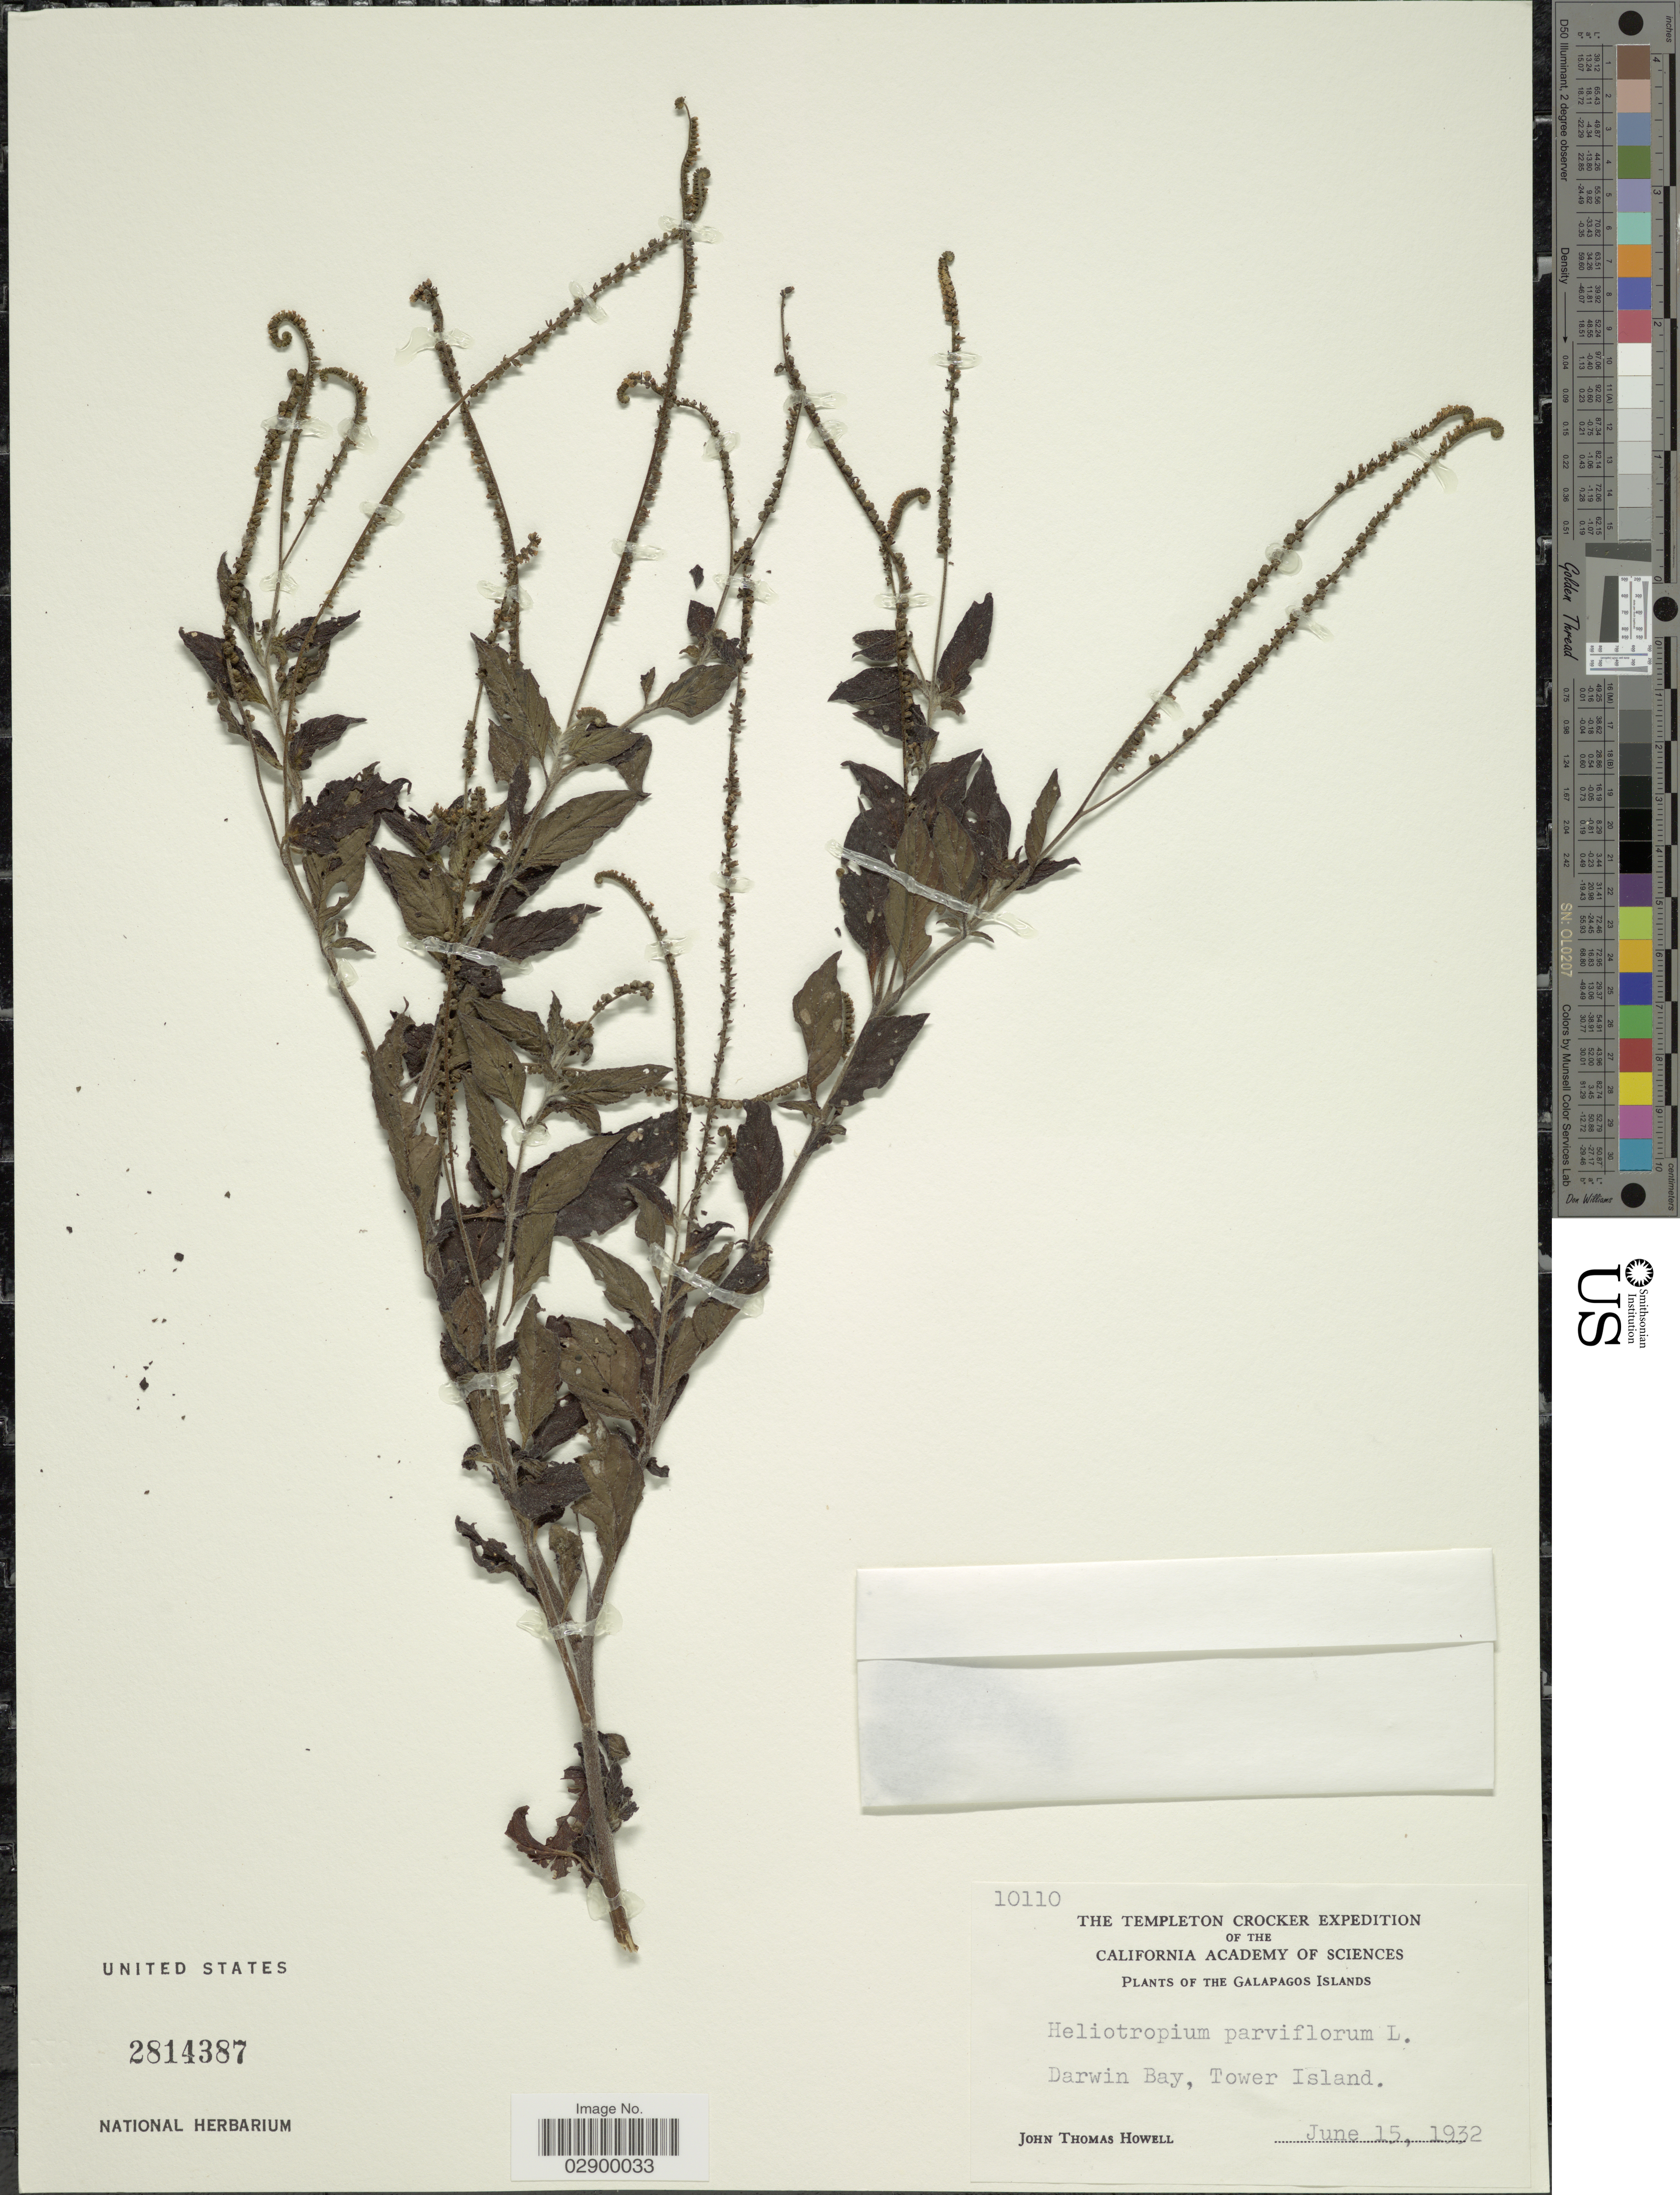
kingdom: Plantae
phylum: Tracheophyta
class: Magnoliopsida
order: Boraginales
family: Heliotropiaceae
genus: Heliotropium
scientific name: Heliotropium angiospermum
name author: Murray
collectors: J. T. Howell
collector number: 10110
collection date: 1932-06-15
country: Ecuador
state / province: Colón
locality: The Galapagos Islands. Darwin Bay, Tower Island.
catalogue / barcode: US 2814387